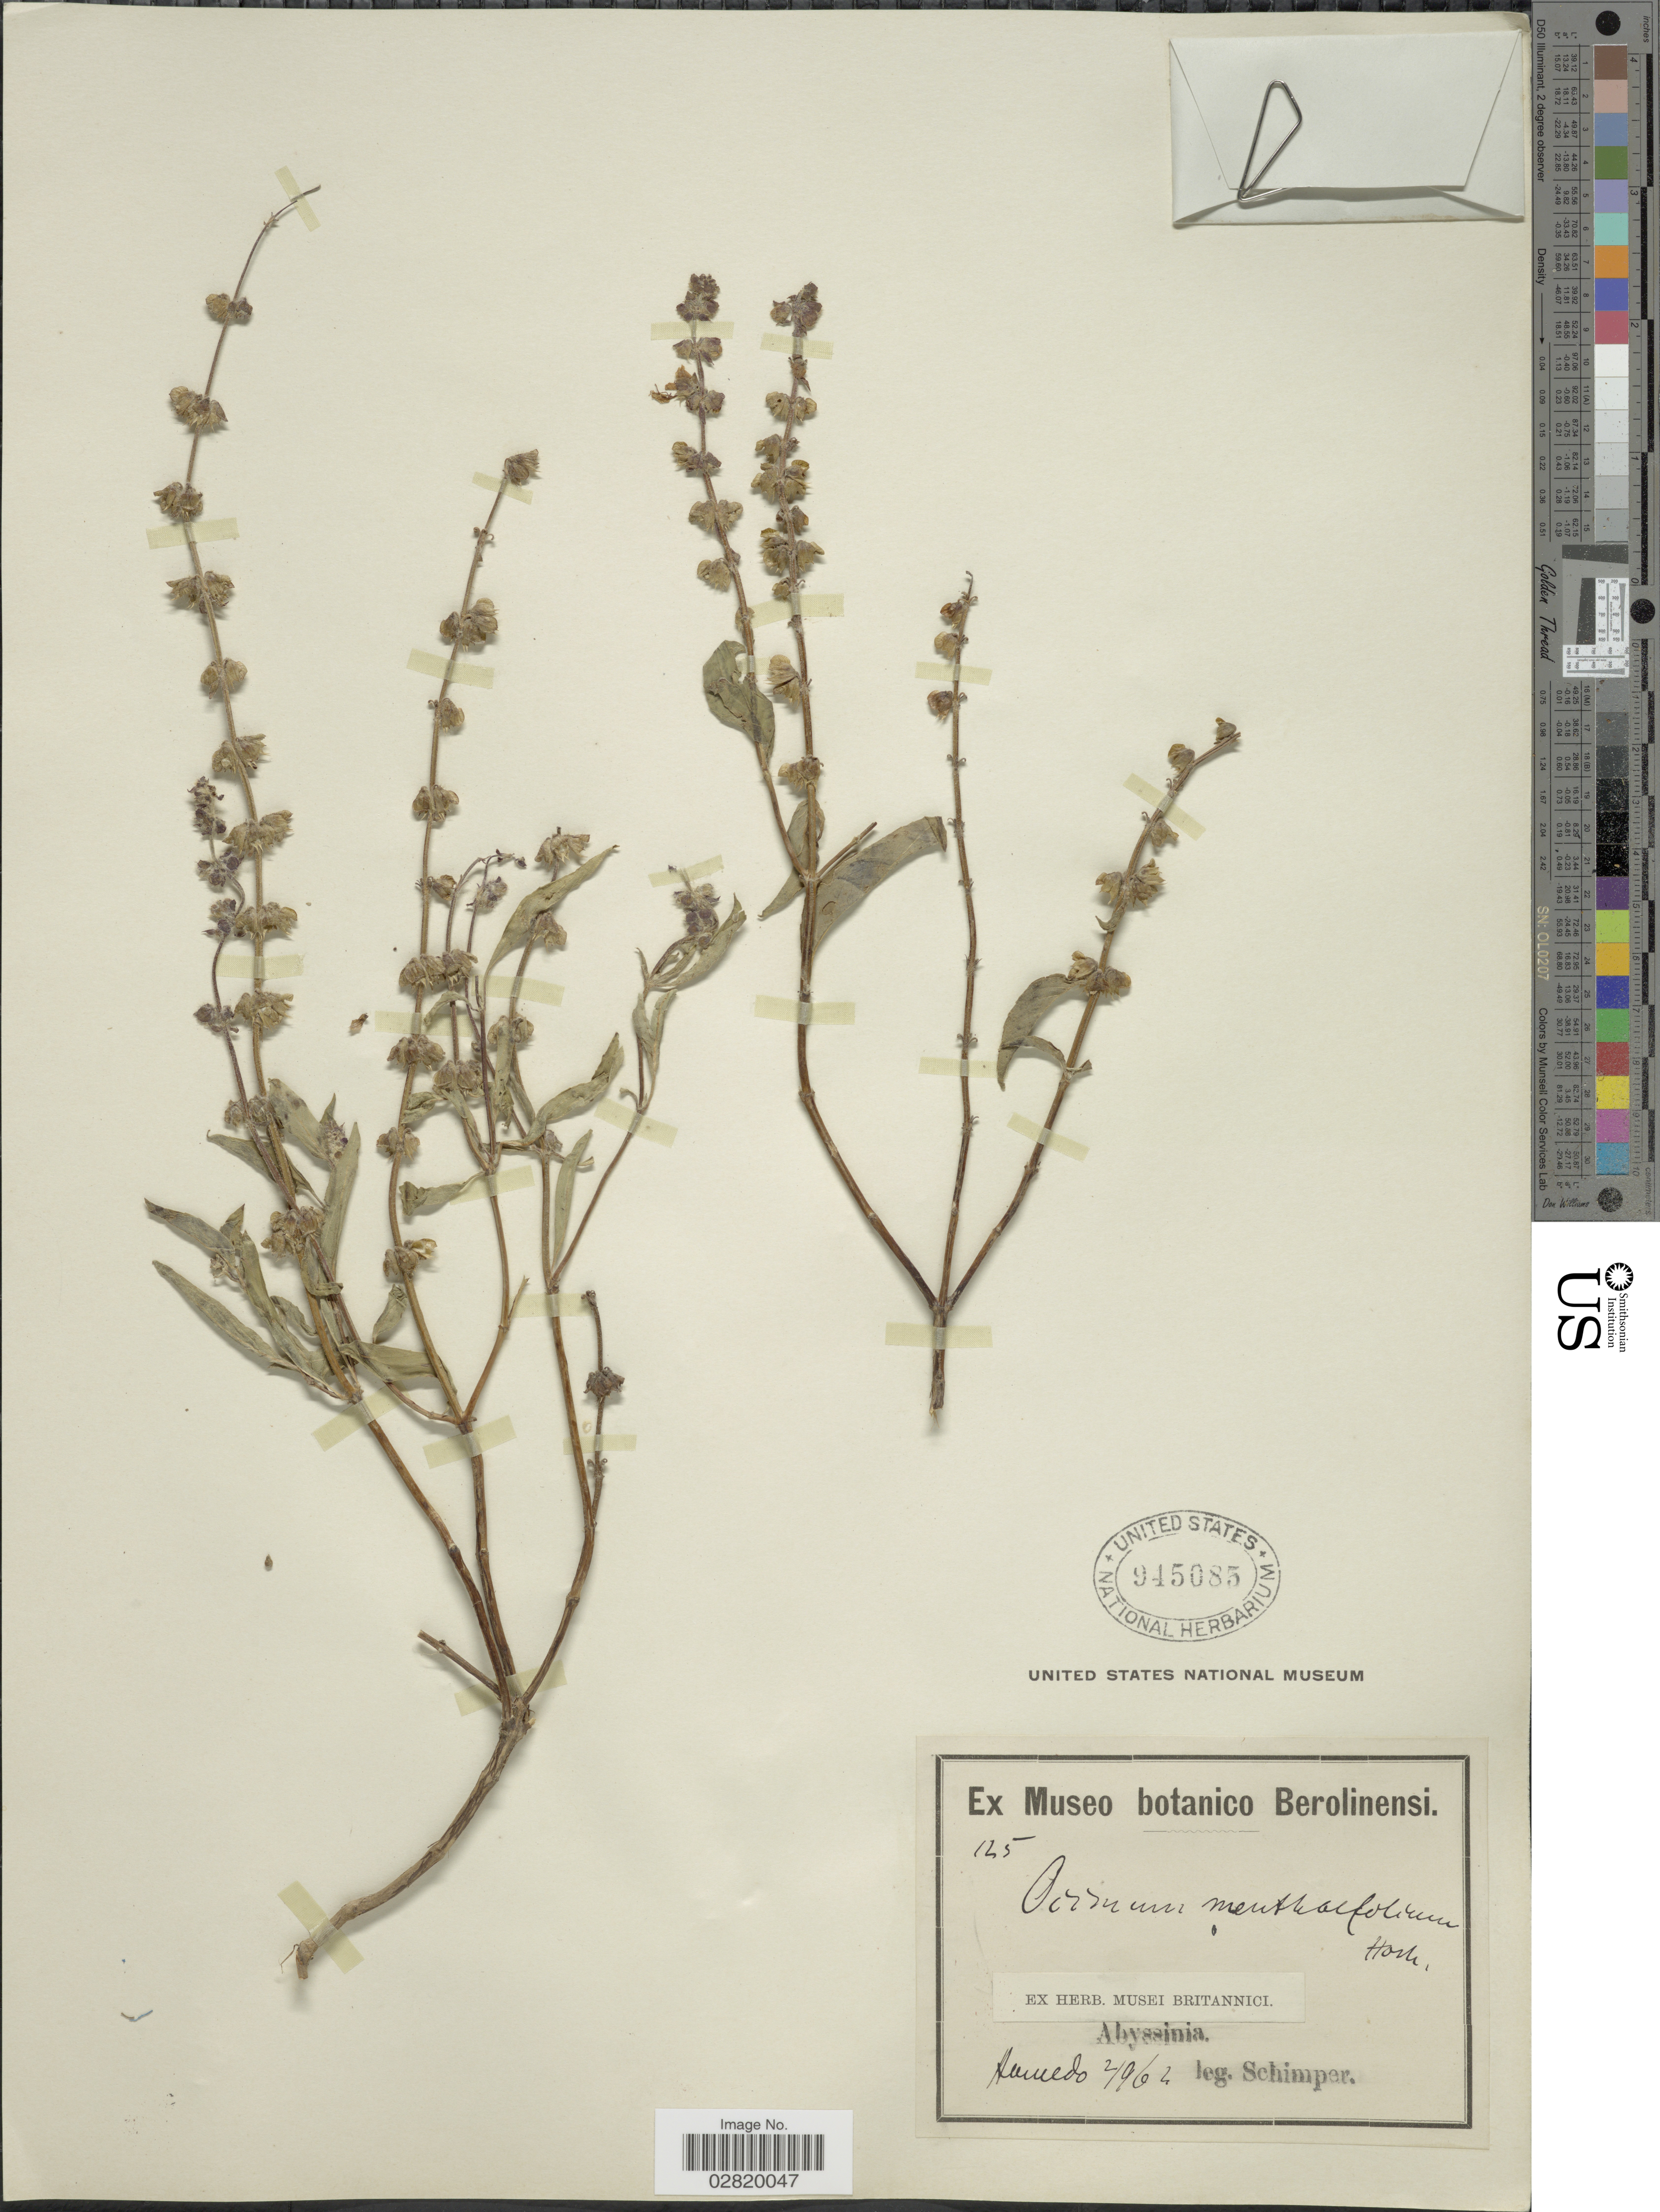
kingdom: Plantae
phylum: Tracheophyta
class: Magnoliopsida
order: Lamiales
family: Lamiaceae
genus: Ocimum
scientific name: Ocimum menthaefolium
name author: Hochst.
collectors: -. Schimper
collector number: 125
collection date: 1964-02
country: Eritrea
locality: Abyssinia, Hamedo.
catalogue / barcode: US 945085